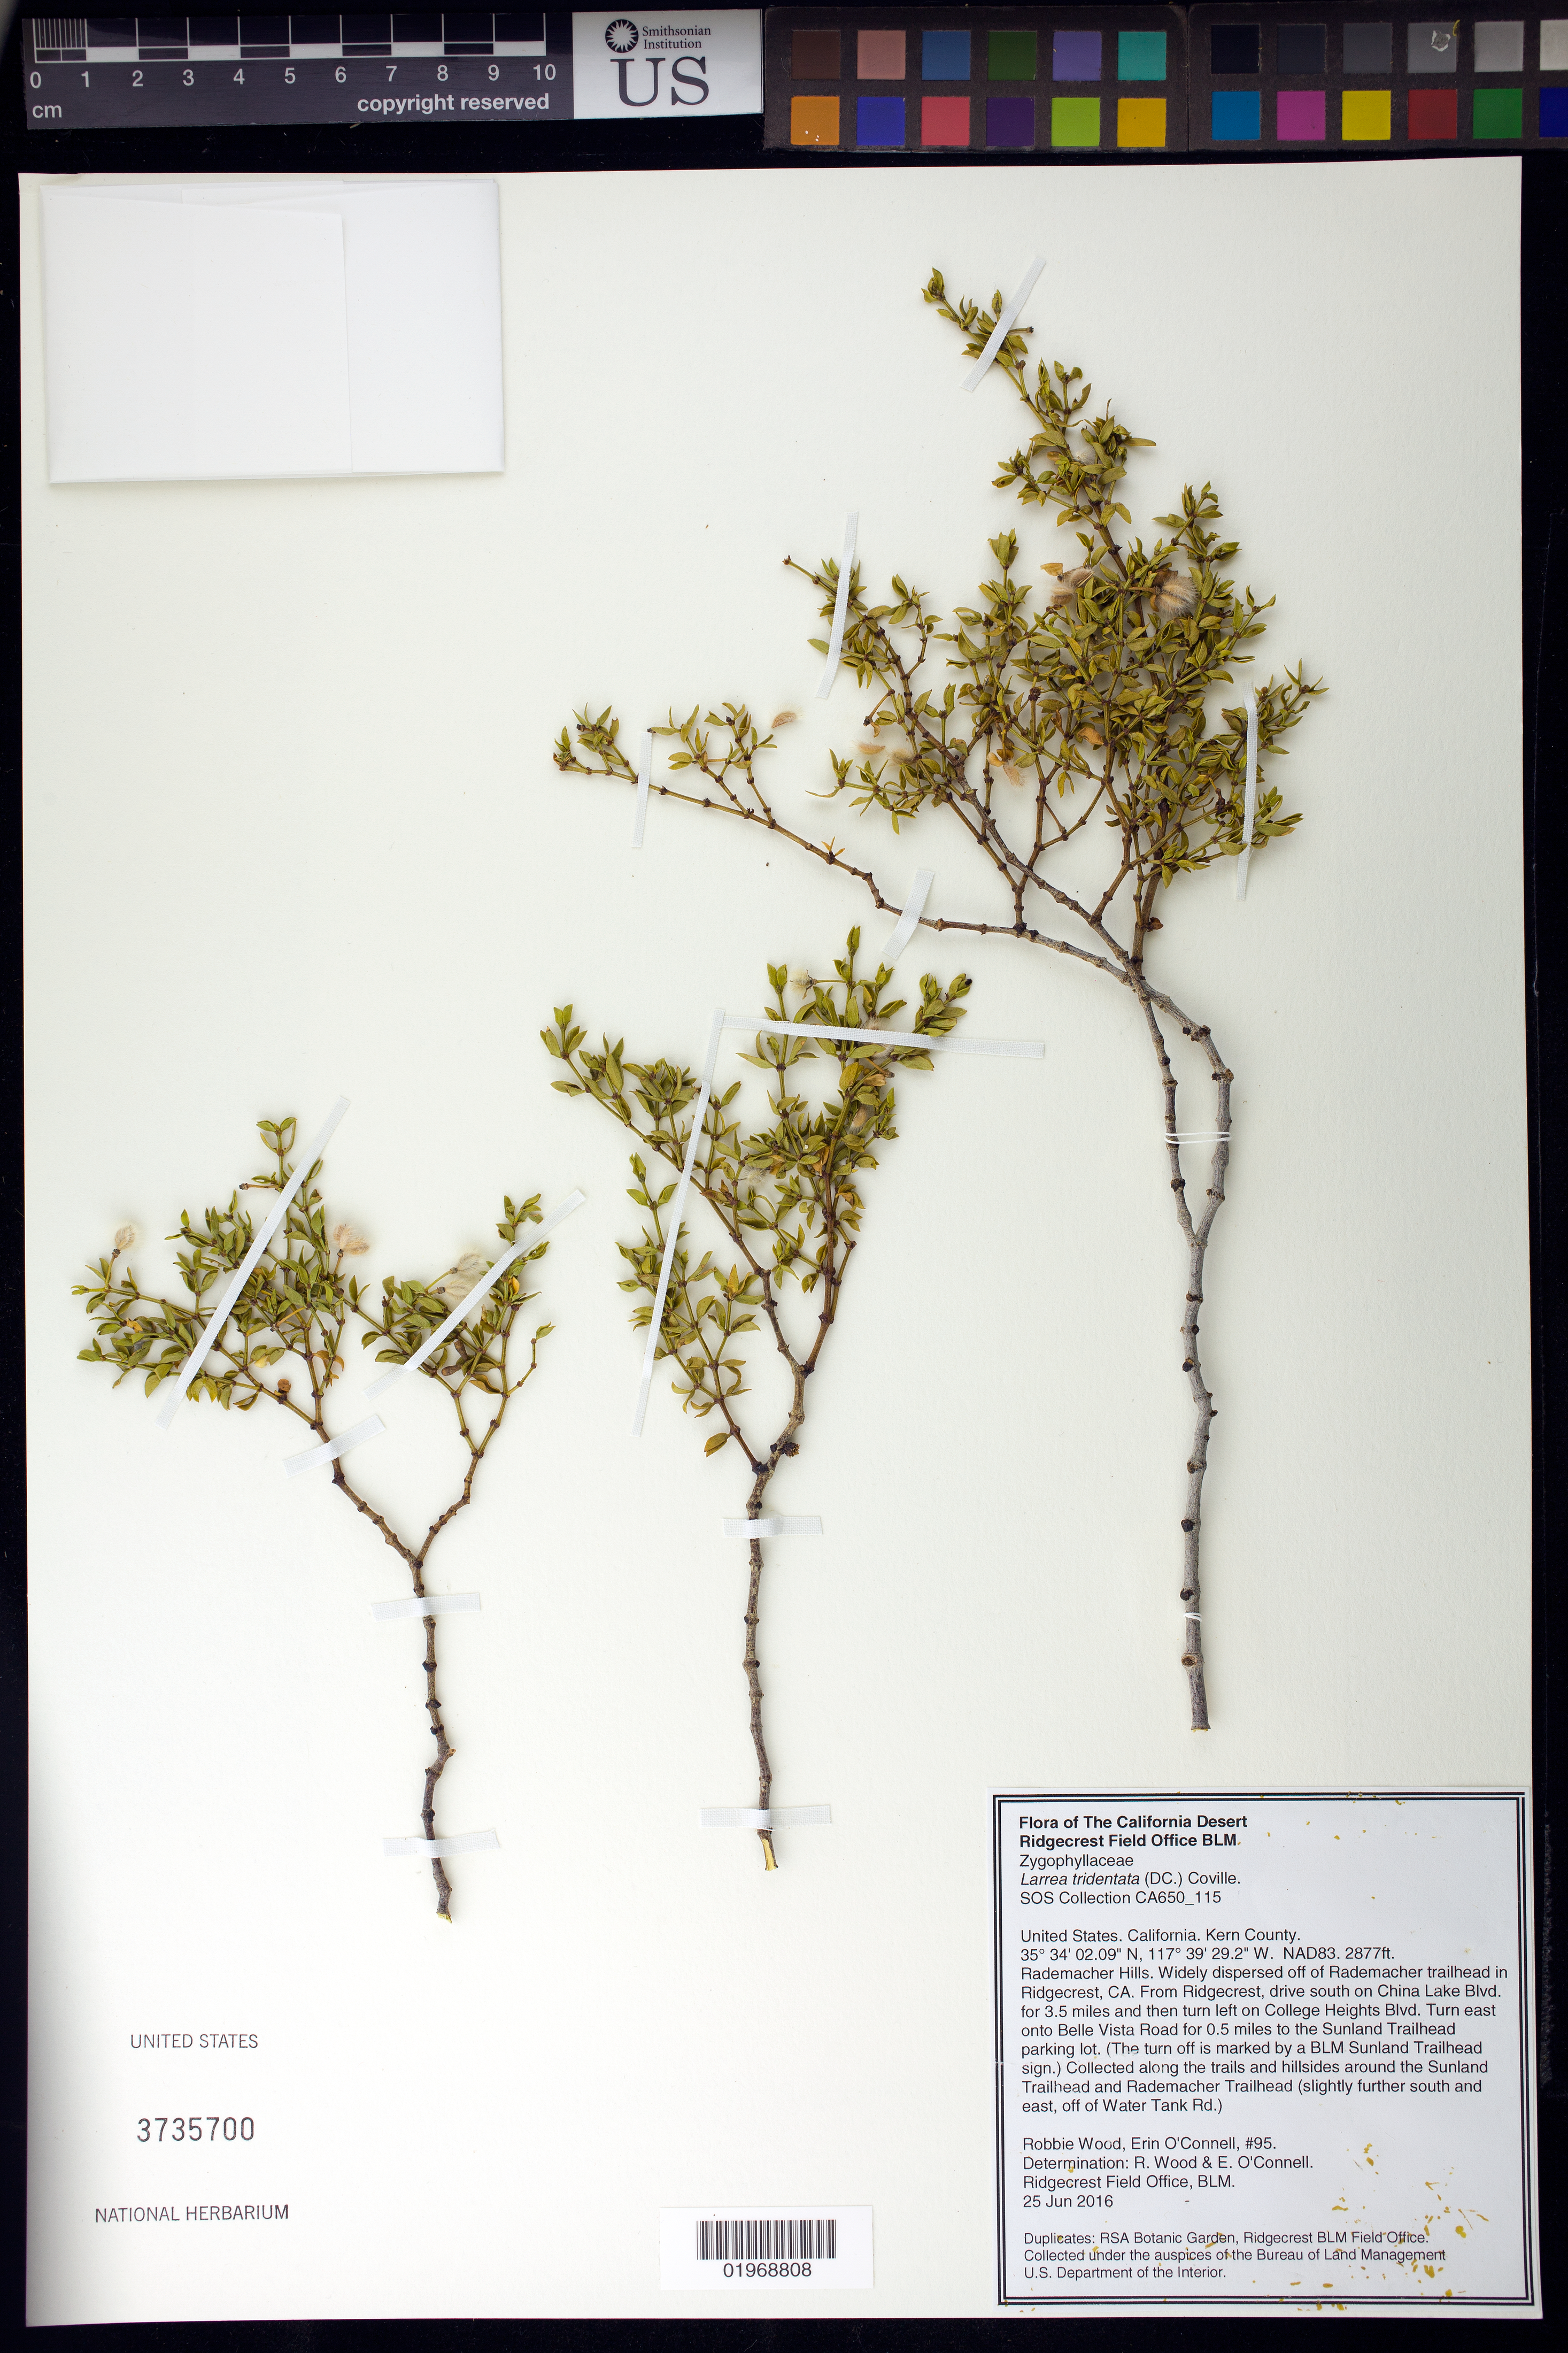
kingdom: Plantae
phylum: Tracheophyta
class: Magnoliopsida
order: Zygophyllales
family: Zygophyllaceae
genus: Larrea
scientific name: Larrea tridentata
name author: (Sessé & Moc. ex DC.) Coville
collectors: R. Wood & E. O'Connell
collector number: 95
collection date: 2016-06-25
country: United States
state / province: California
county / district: Kern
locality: Rademacher Hills, around the Sunland Trailhead and Rademacher Trailhead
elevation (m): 877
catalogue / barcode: US 3735700